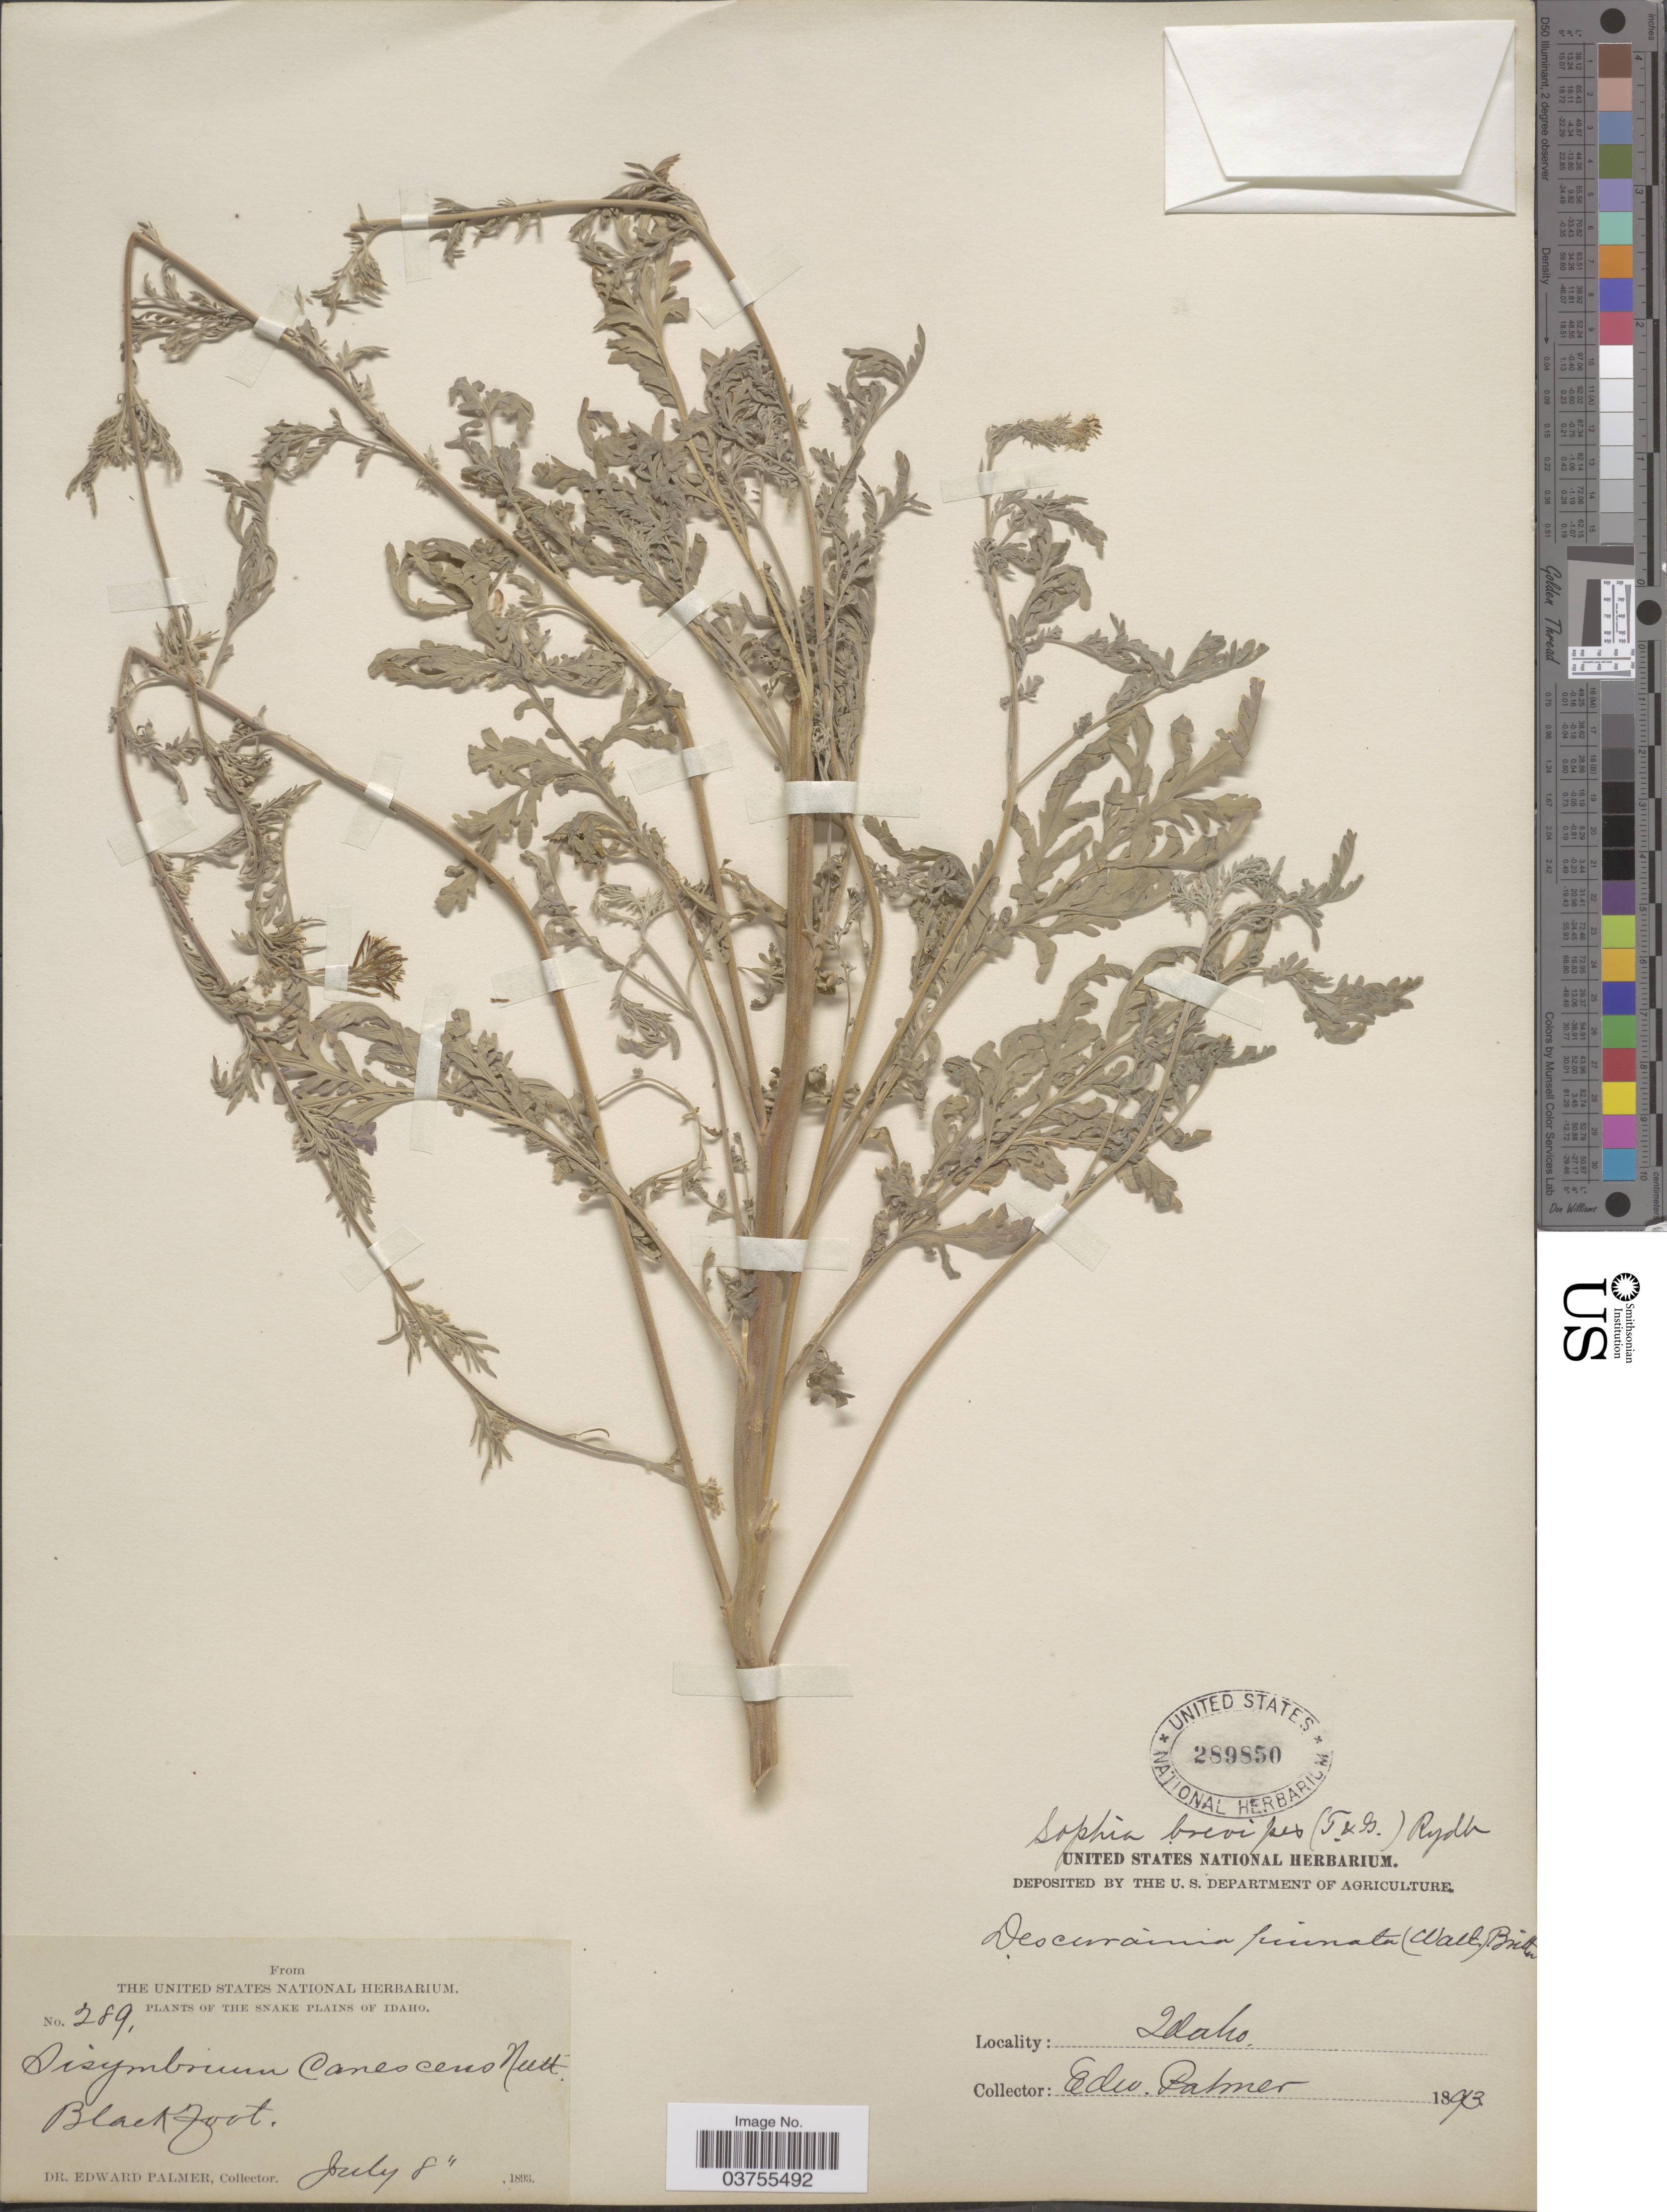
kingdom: Plantae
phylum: Tracheophyta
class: Magnoliopsida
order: Brassicales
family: Brassicaceae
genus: Descurainia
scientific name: Descurainia sp.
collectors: E. Palmer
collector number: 289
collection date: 1893-07-08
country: United States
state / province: Idaho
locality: The Snake Plains of Idaho. Blackfoot.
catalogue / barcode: US 289850